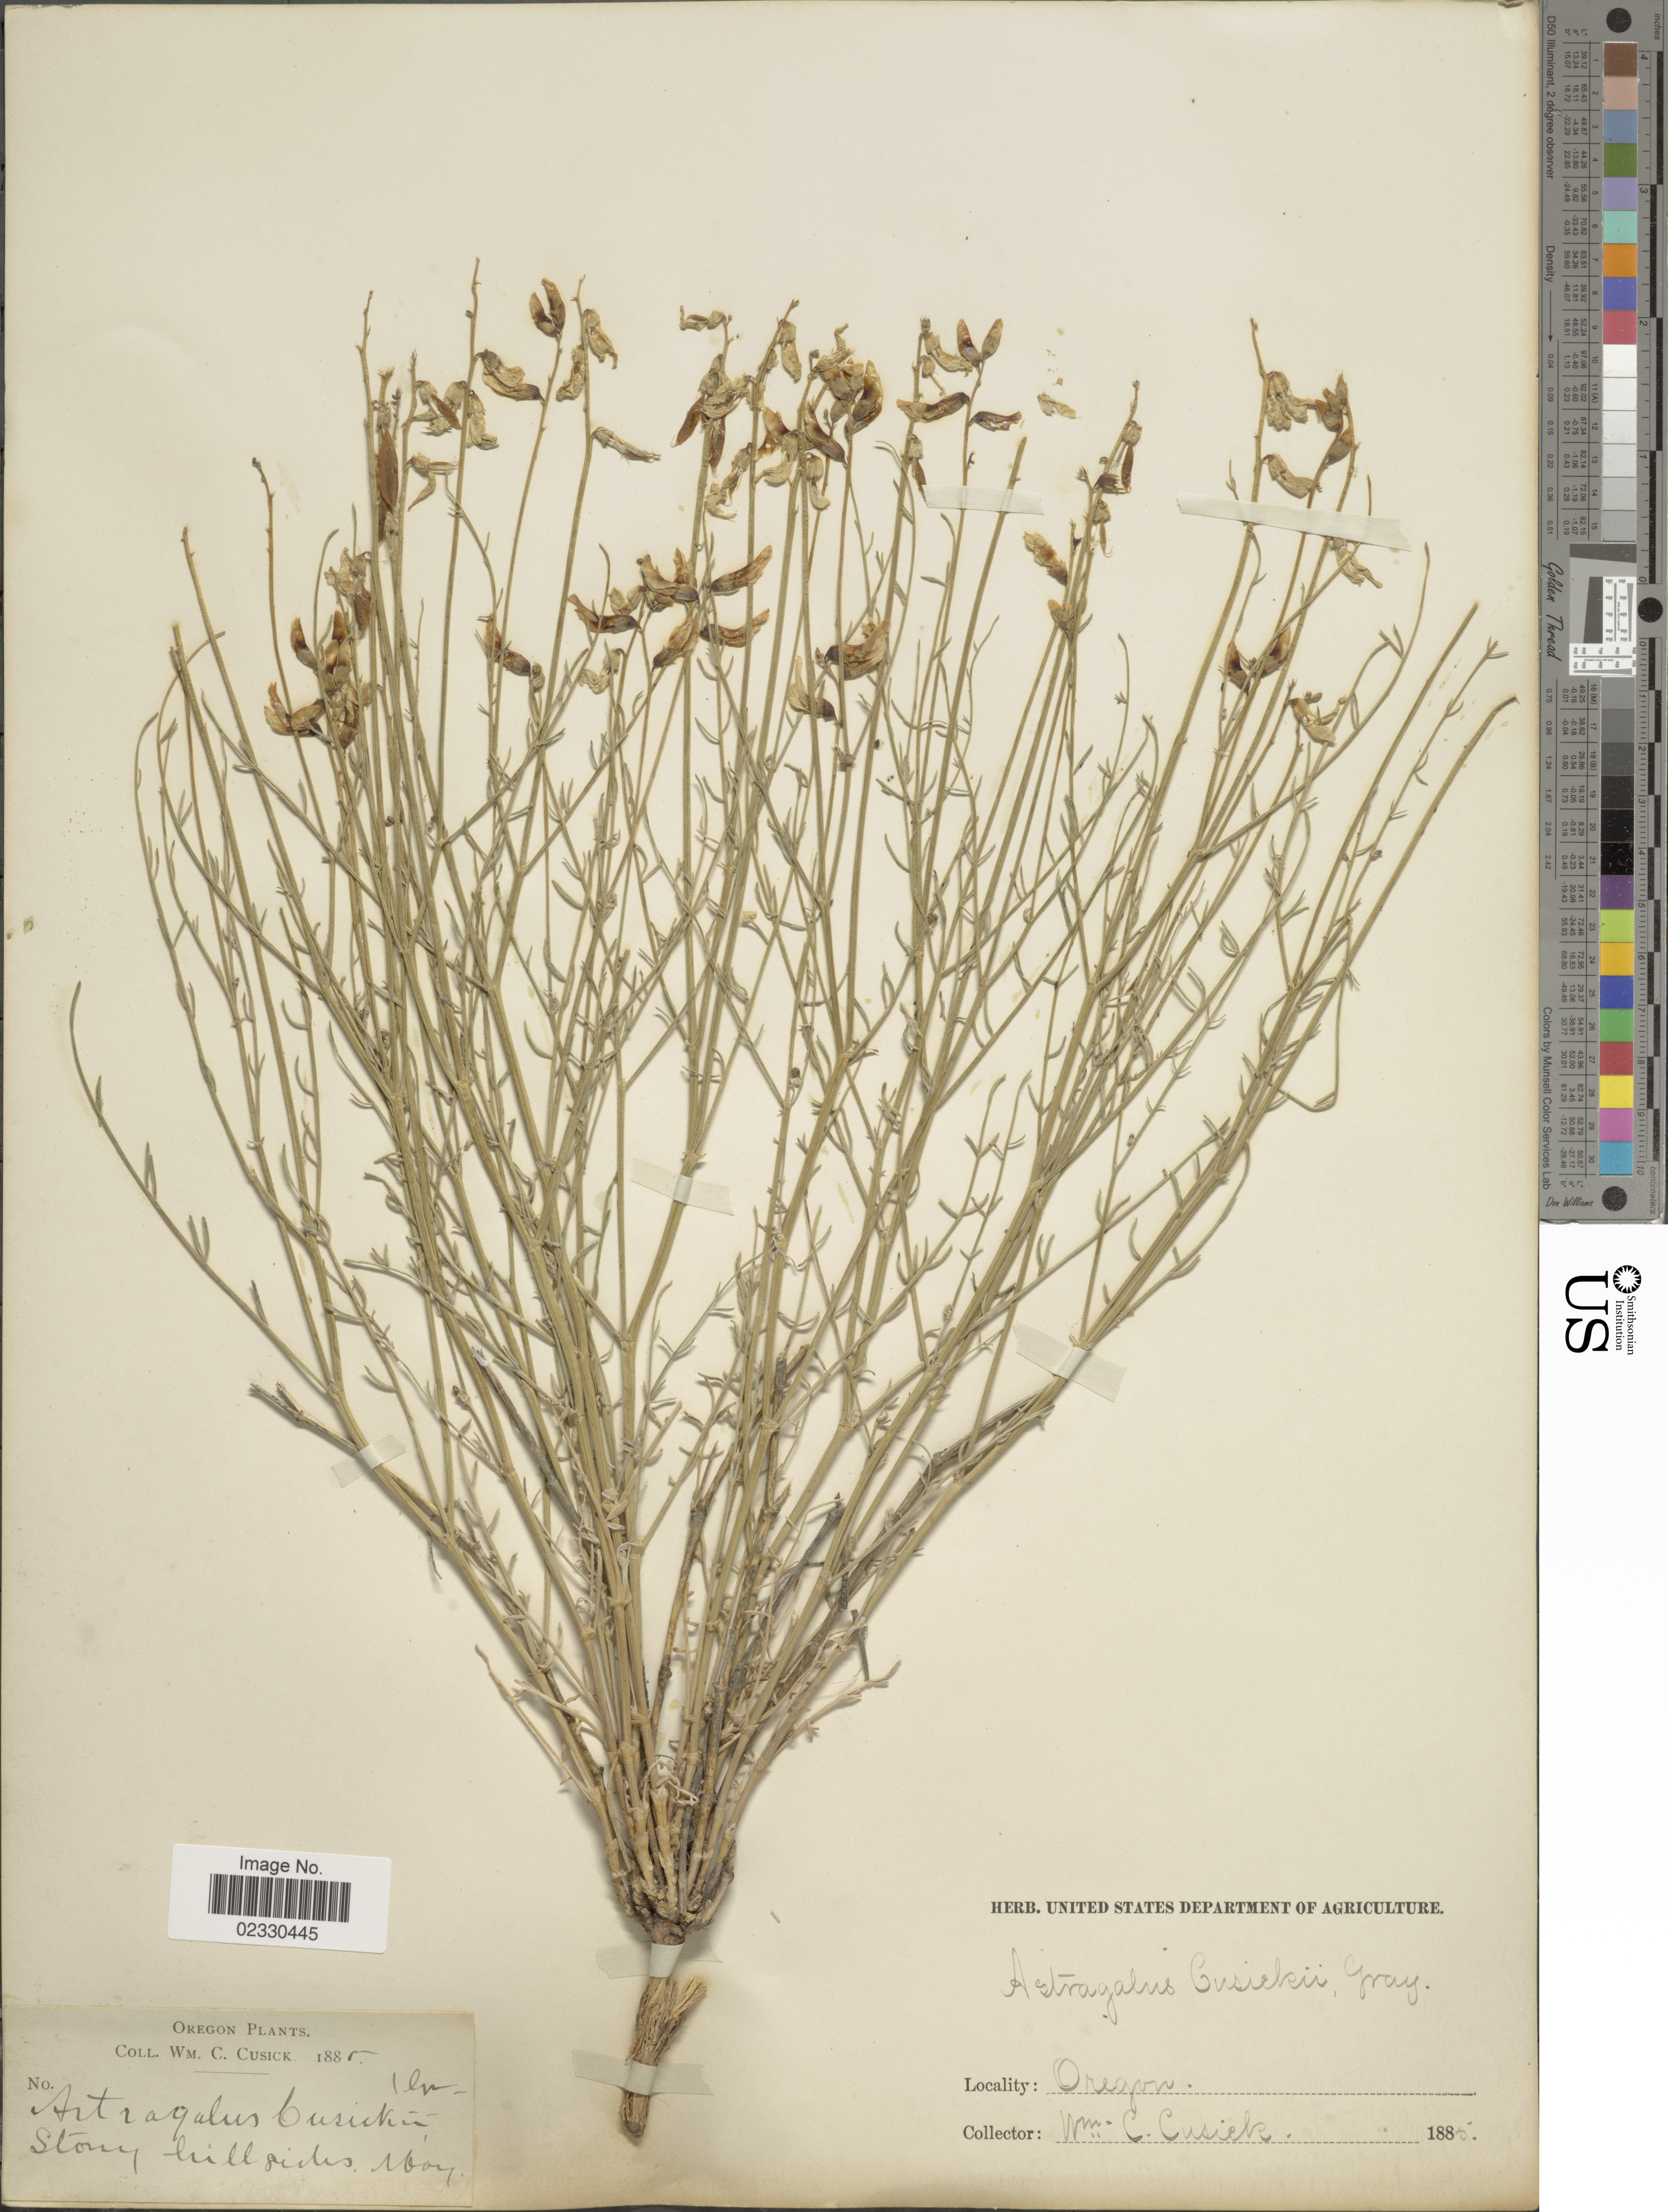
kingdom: Plantae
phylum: Tracheophyta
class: Magnoliopsida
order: Fabales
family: Fabaceae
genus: Astragalus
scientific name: Astragalus cusickii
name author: A. Gray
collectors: W. C. Cusick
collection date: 1885-05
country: United States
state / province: Oregon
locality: Stony hillsides